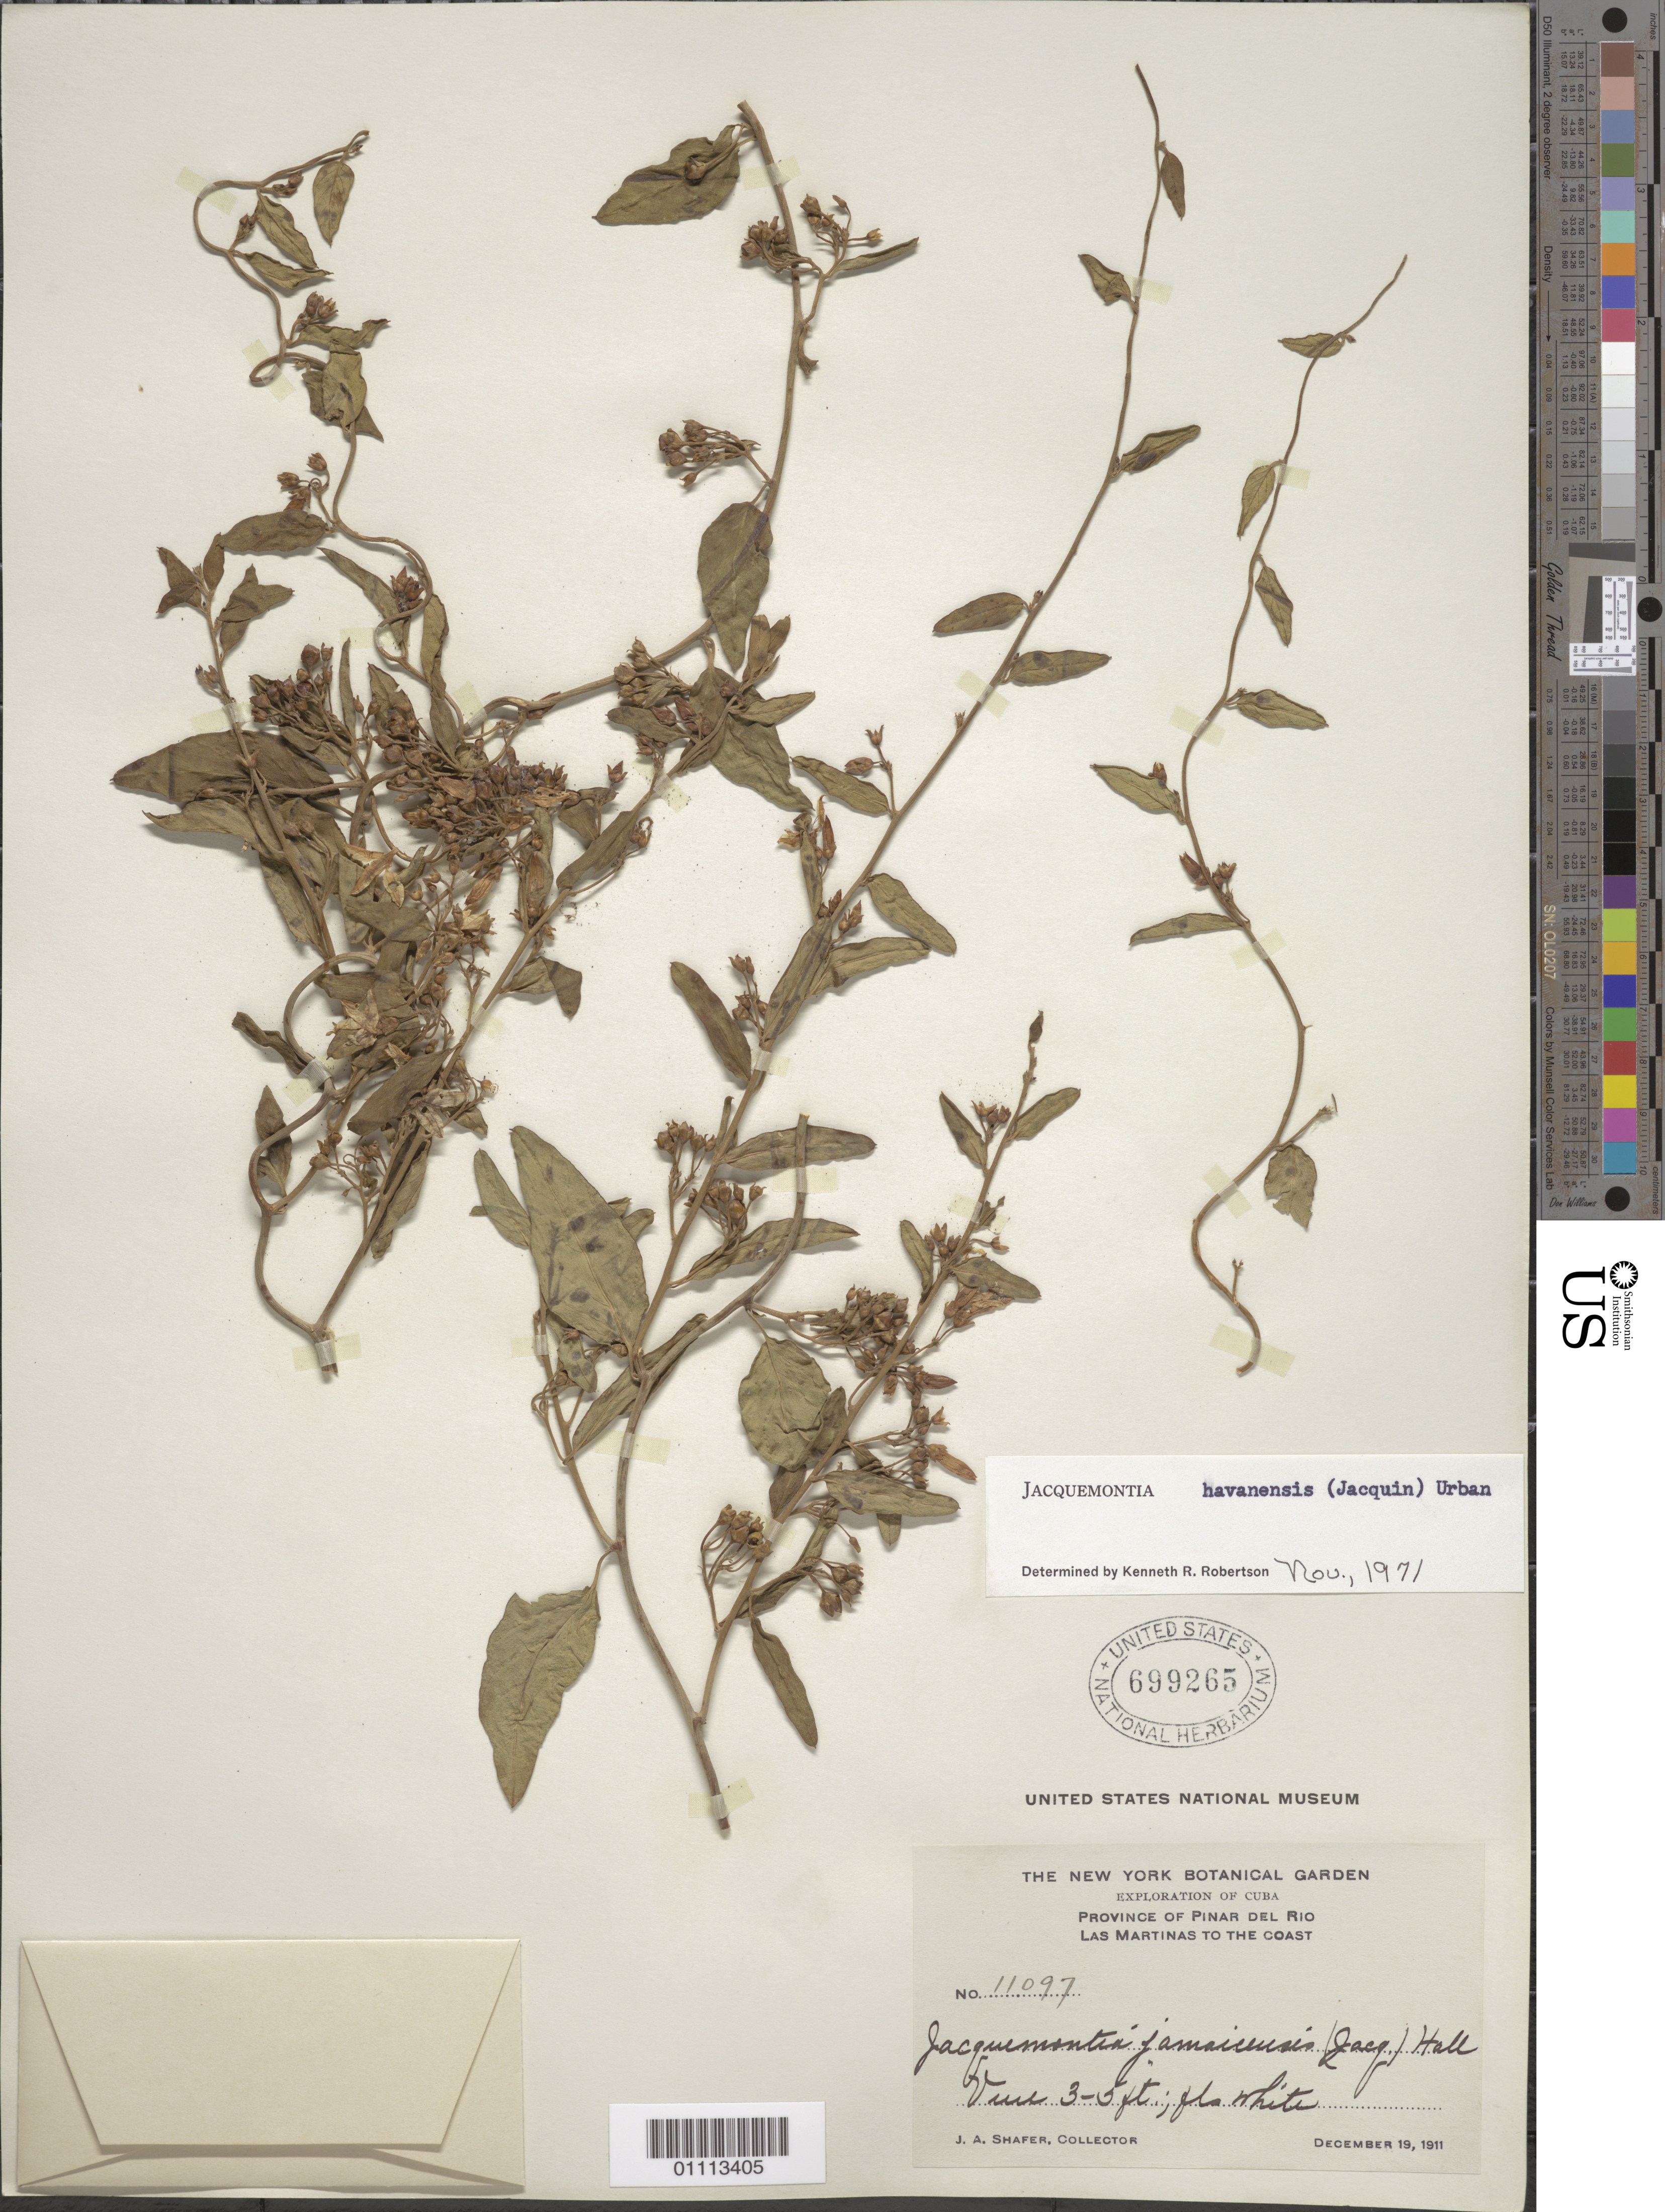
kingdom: Plantae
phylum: Tracheophyta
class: Magnoliopsida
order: Solanales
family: Convolvulaceae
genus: Jacquemontia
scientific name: Jacquemontia havanensis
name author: (Jacq.) Urb.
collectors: J. A. Shafer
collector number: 11097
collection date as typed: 19 Dec 1911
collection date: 1911-12-19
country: Cuba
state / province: Pinar del Rio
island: Cuba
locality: Las Martinas to the coast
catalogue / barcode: US 699265